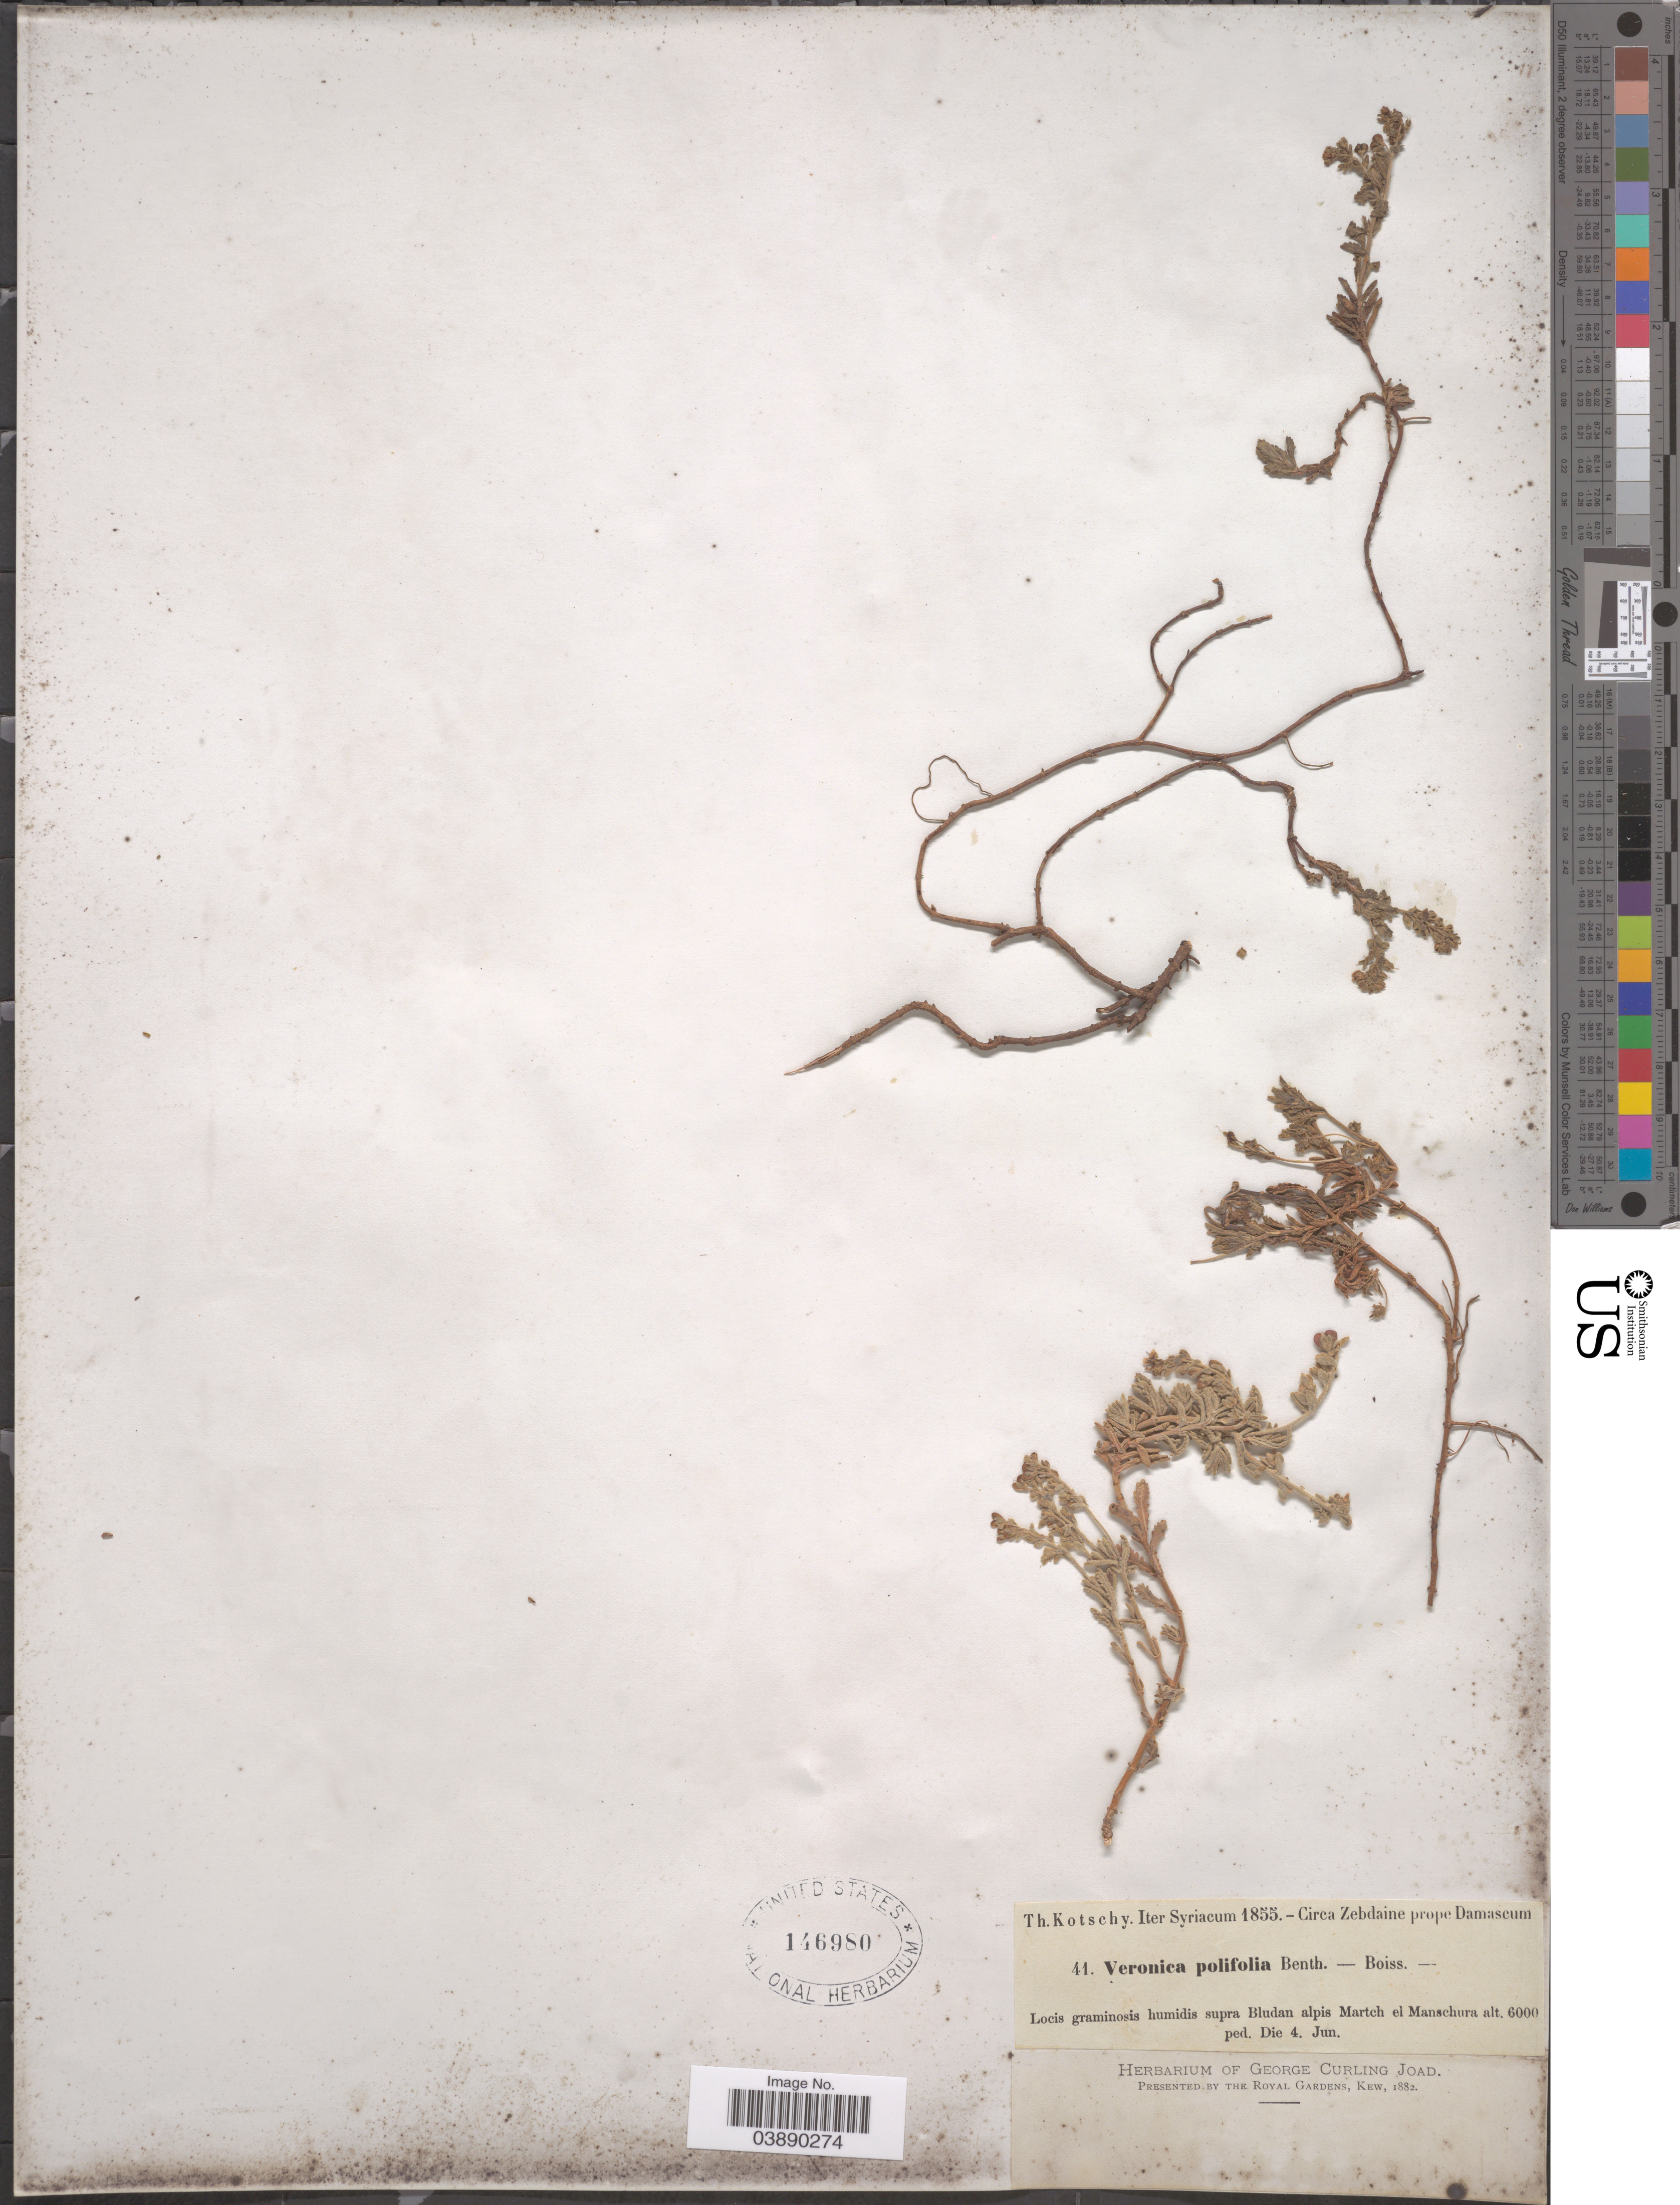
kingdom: Plantae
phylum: Tracheophyta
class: Magnoliopsida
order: Lamiales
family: Plantaginaceae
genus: Veronica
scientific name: Veronica polifolia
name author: Benth.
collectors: K. G. Kotschy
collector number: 41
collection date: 1855-06-04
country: Syria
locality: Circa Zebdaine prope Damascum. Locis graminosis humidis supra Bludan alpis Martch el Manschura.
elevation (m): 1829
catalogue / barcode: US 146980